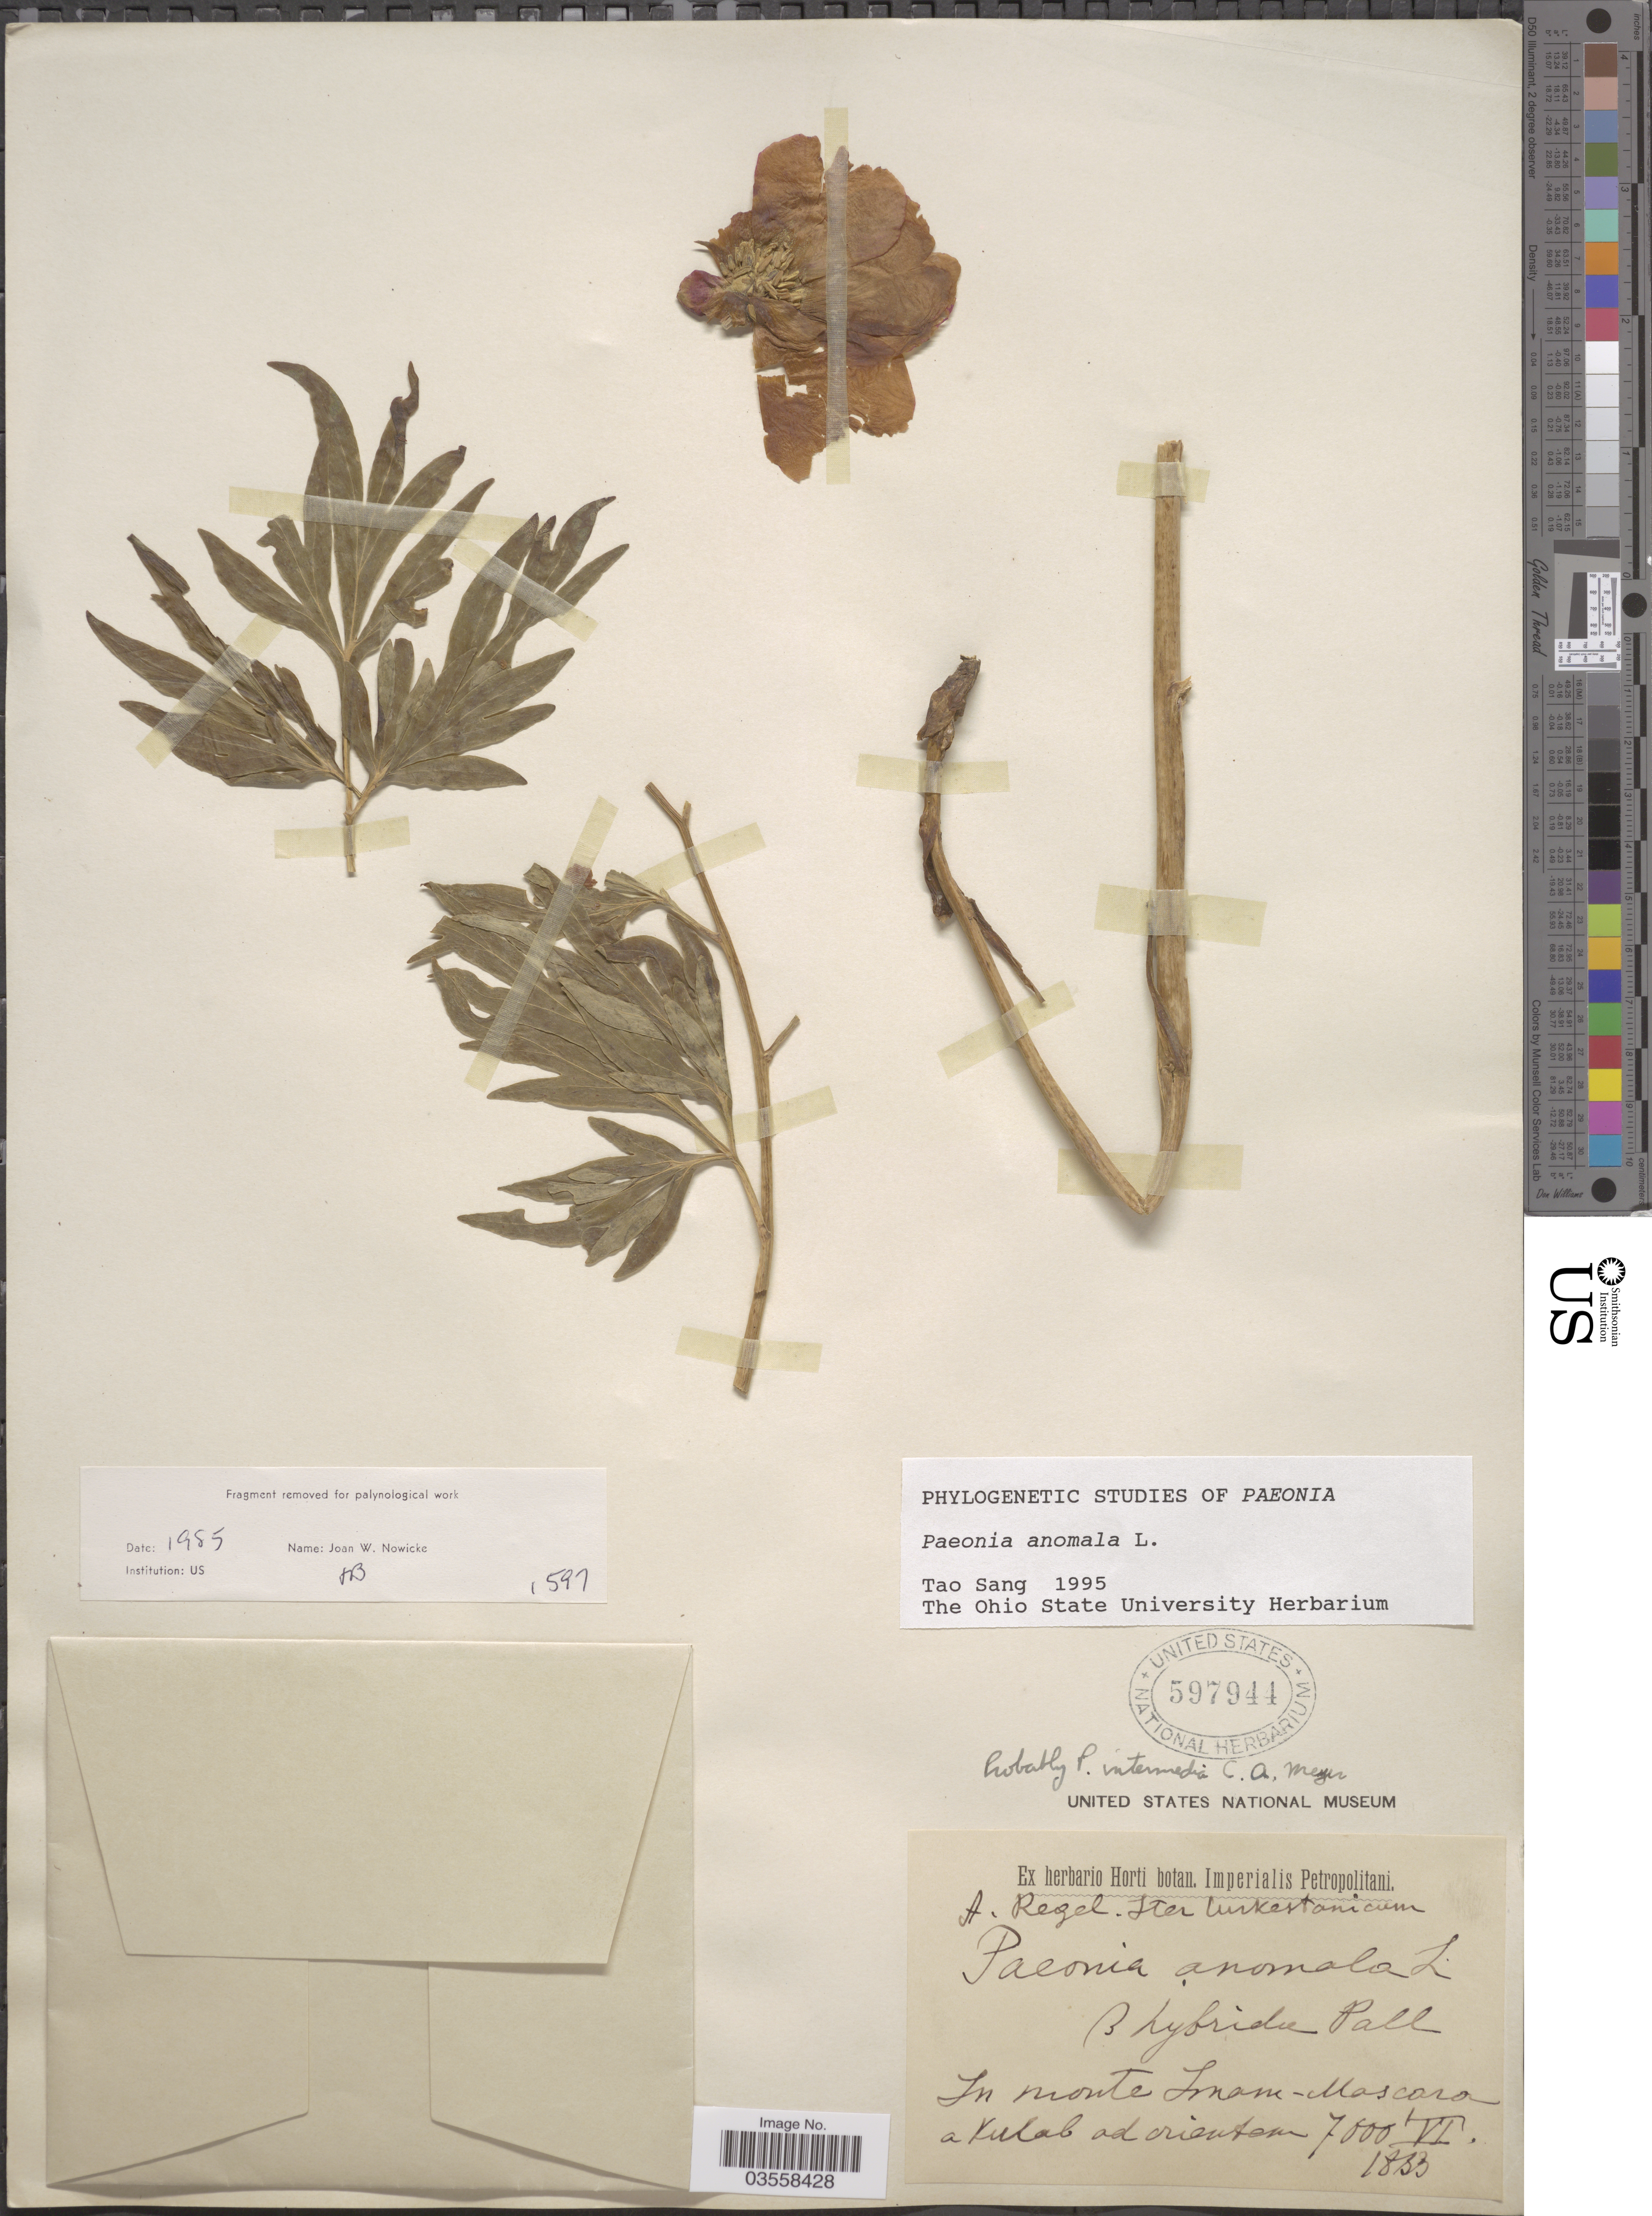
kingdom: Plantae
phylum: Tracheophyta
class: Magnoliopsida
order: Saxifragales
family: Paeoniaceae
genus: Paeonia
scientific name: Paeonia intermedia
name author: C.A. Mey.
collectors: A. Regel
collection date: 1853-06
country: Tajikistan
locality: Iter Turkestanicum. In monte Imam-Maskara a Kulab ad orientam.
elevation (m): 2134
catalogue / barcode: US 597944